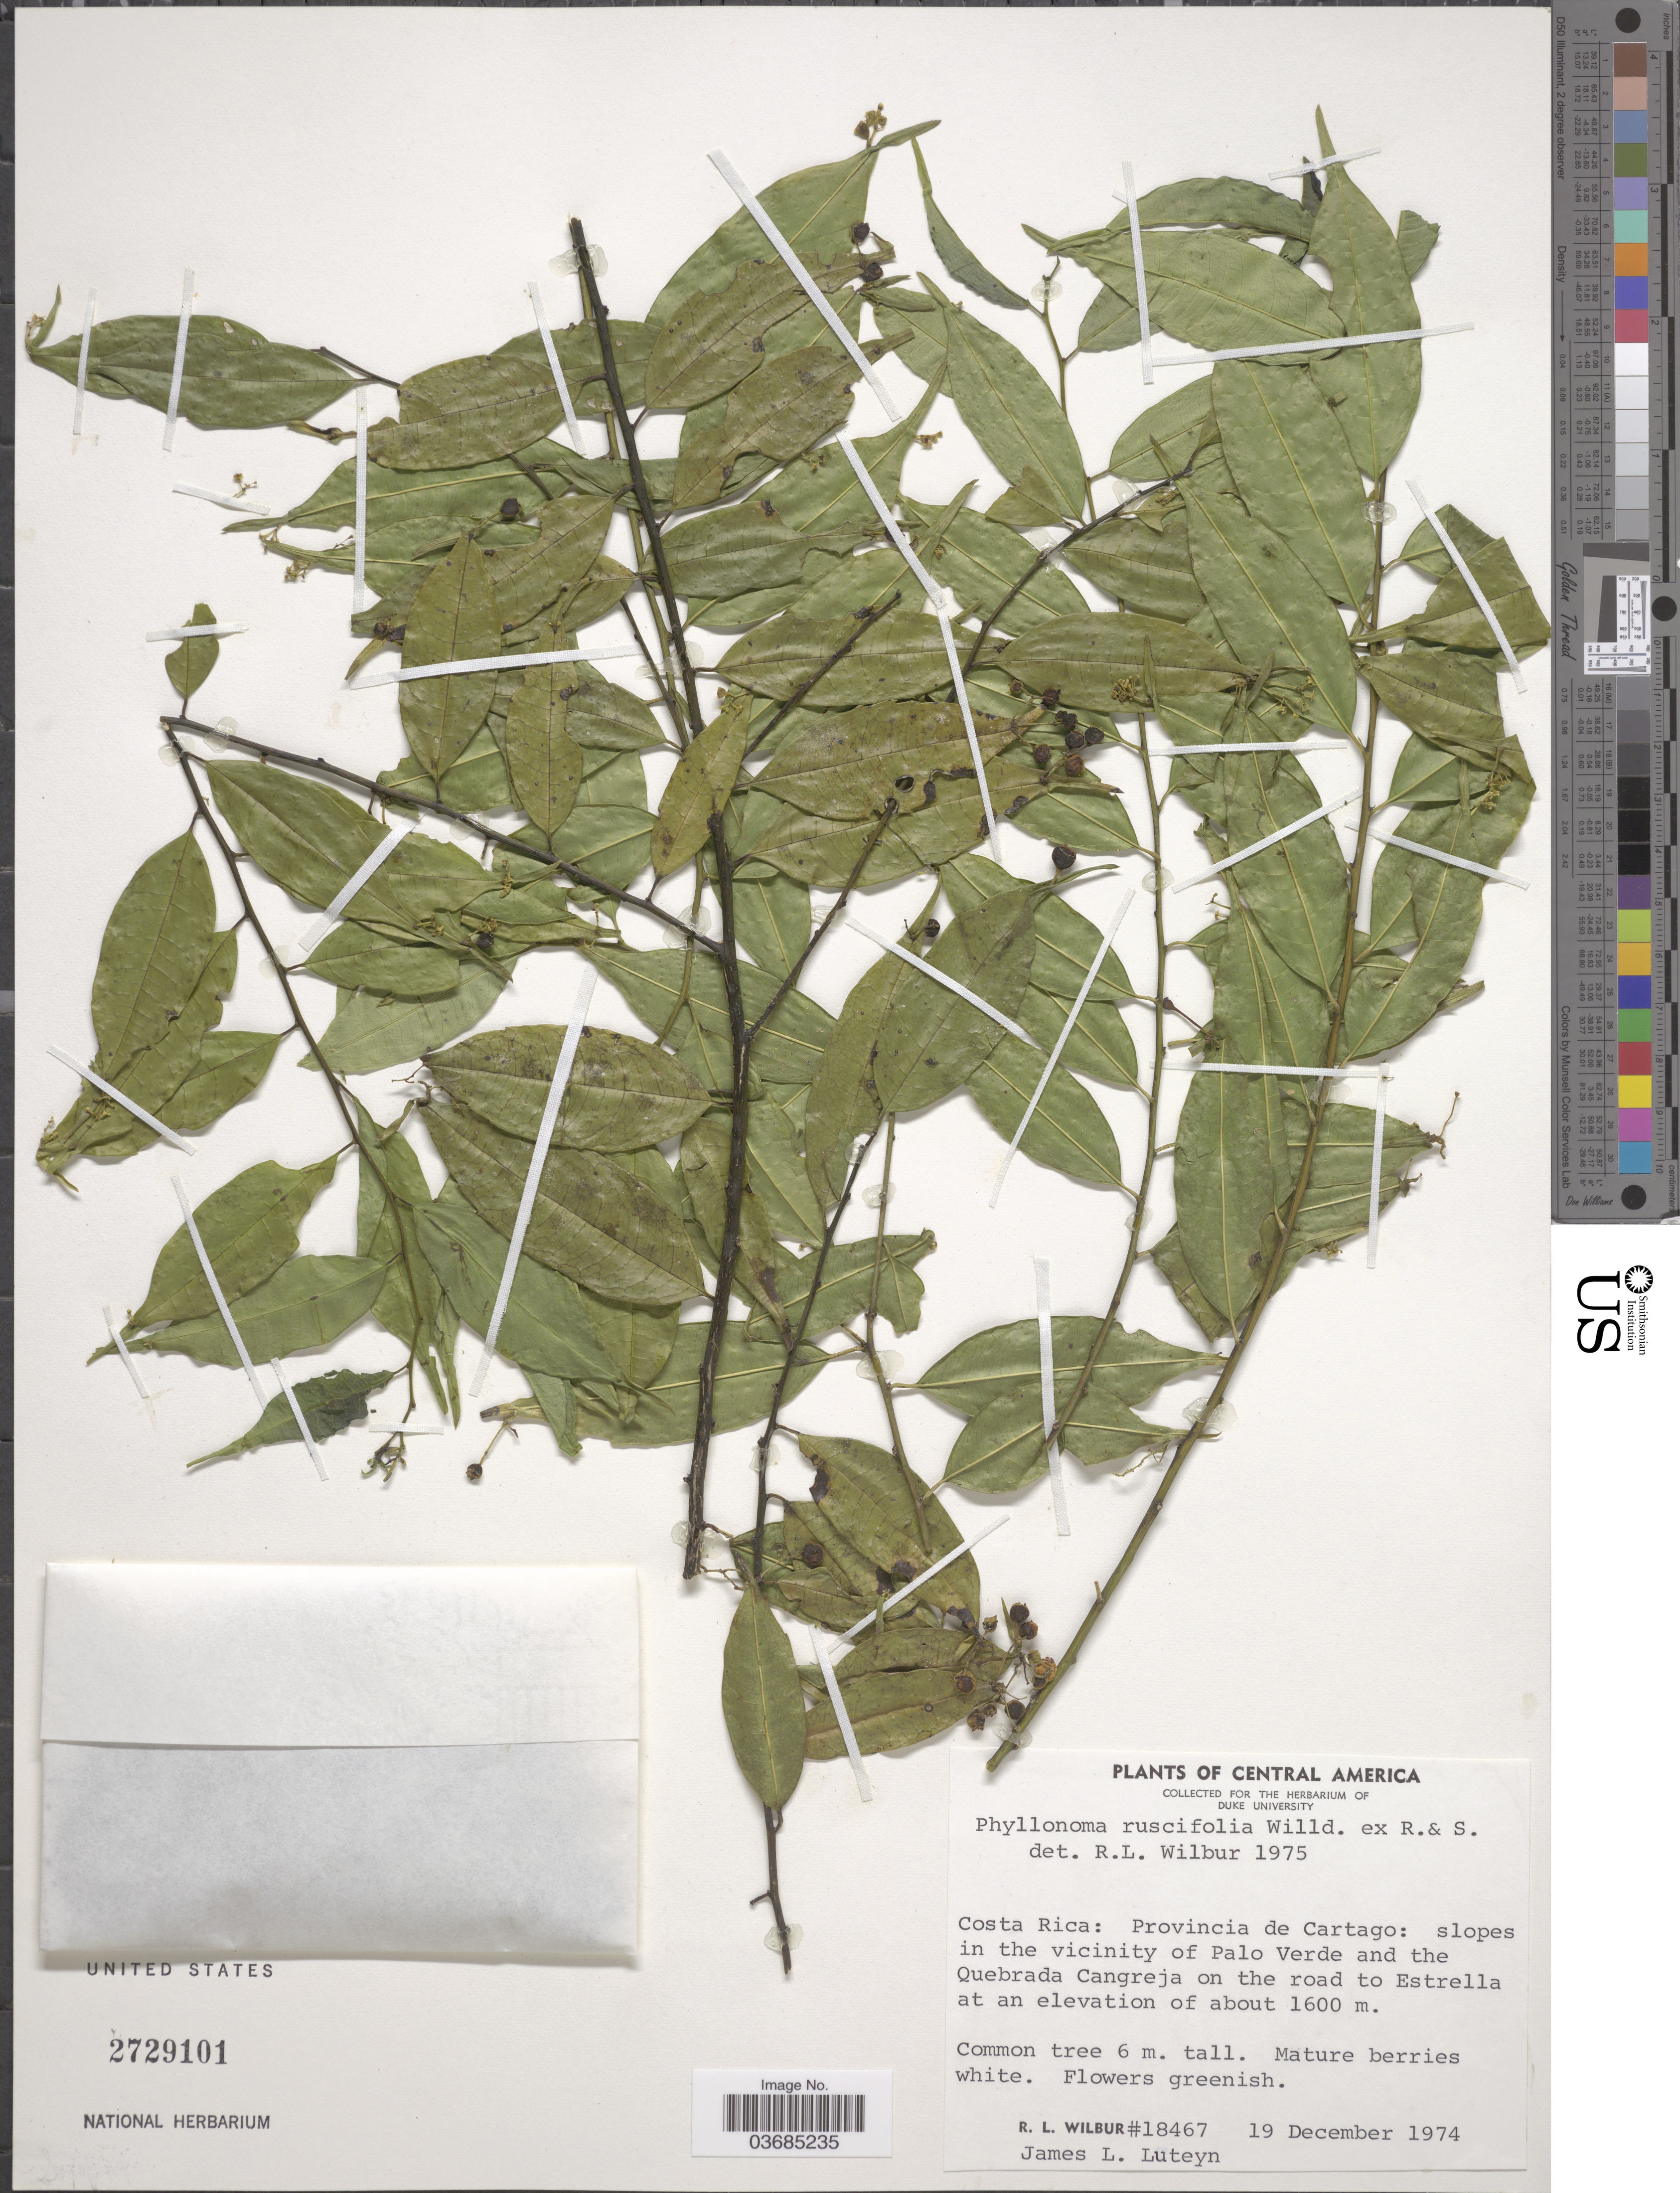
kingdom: Plantae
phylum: Tracheophyta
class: Magnoliopsida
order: Aquifoliales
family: Phyllonomaceae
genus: Phyllonoma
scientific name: Phyllonoma ruscifolia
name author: Willd. ex Schult.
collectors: R. L. Wilbur & J. L. Luteyn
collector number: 18467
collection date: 1974-12-19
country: Costa Rica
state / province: Cartago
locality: Slopes in the vicinity of Palo Verde and the Quebrada Cangreja on the road to Estrella.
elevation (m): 1600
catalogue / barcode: US 2729101